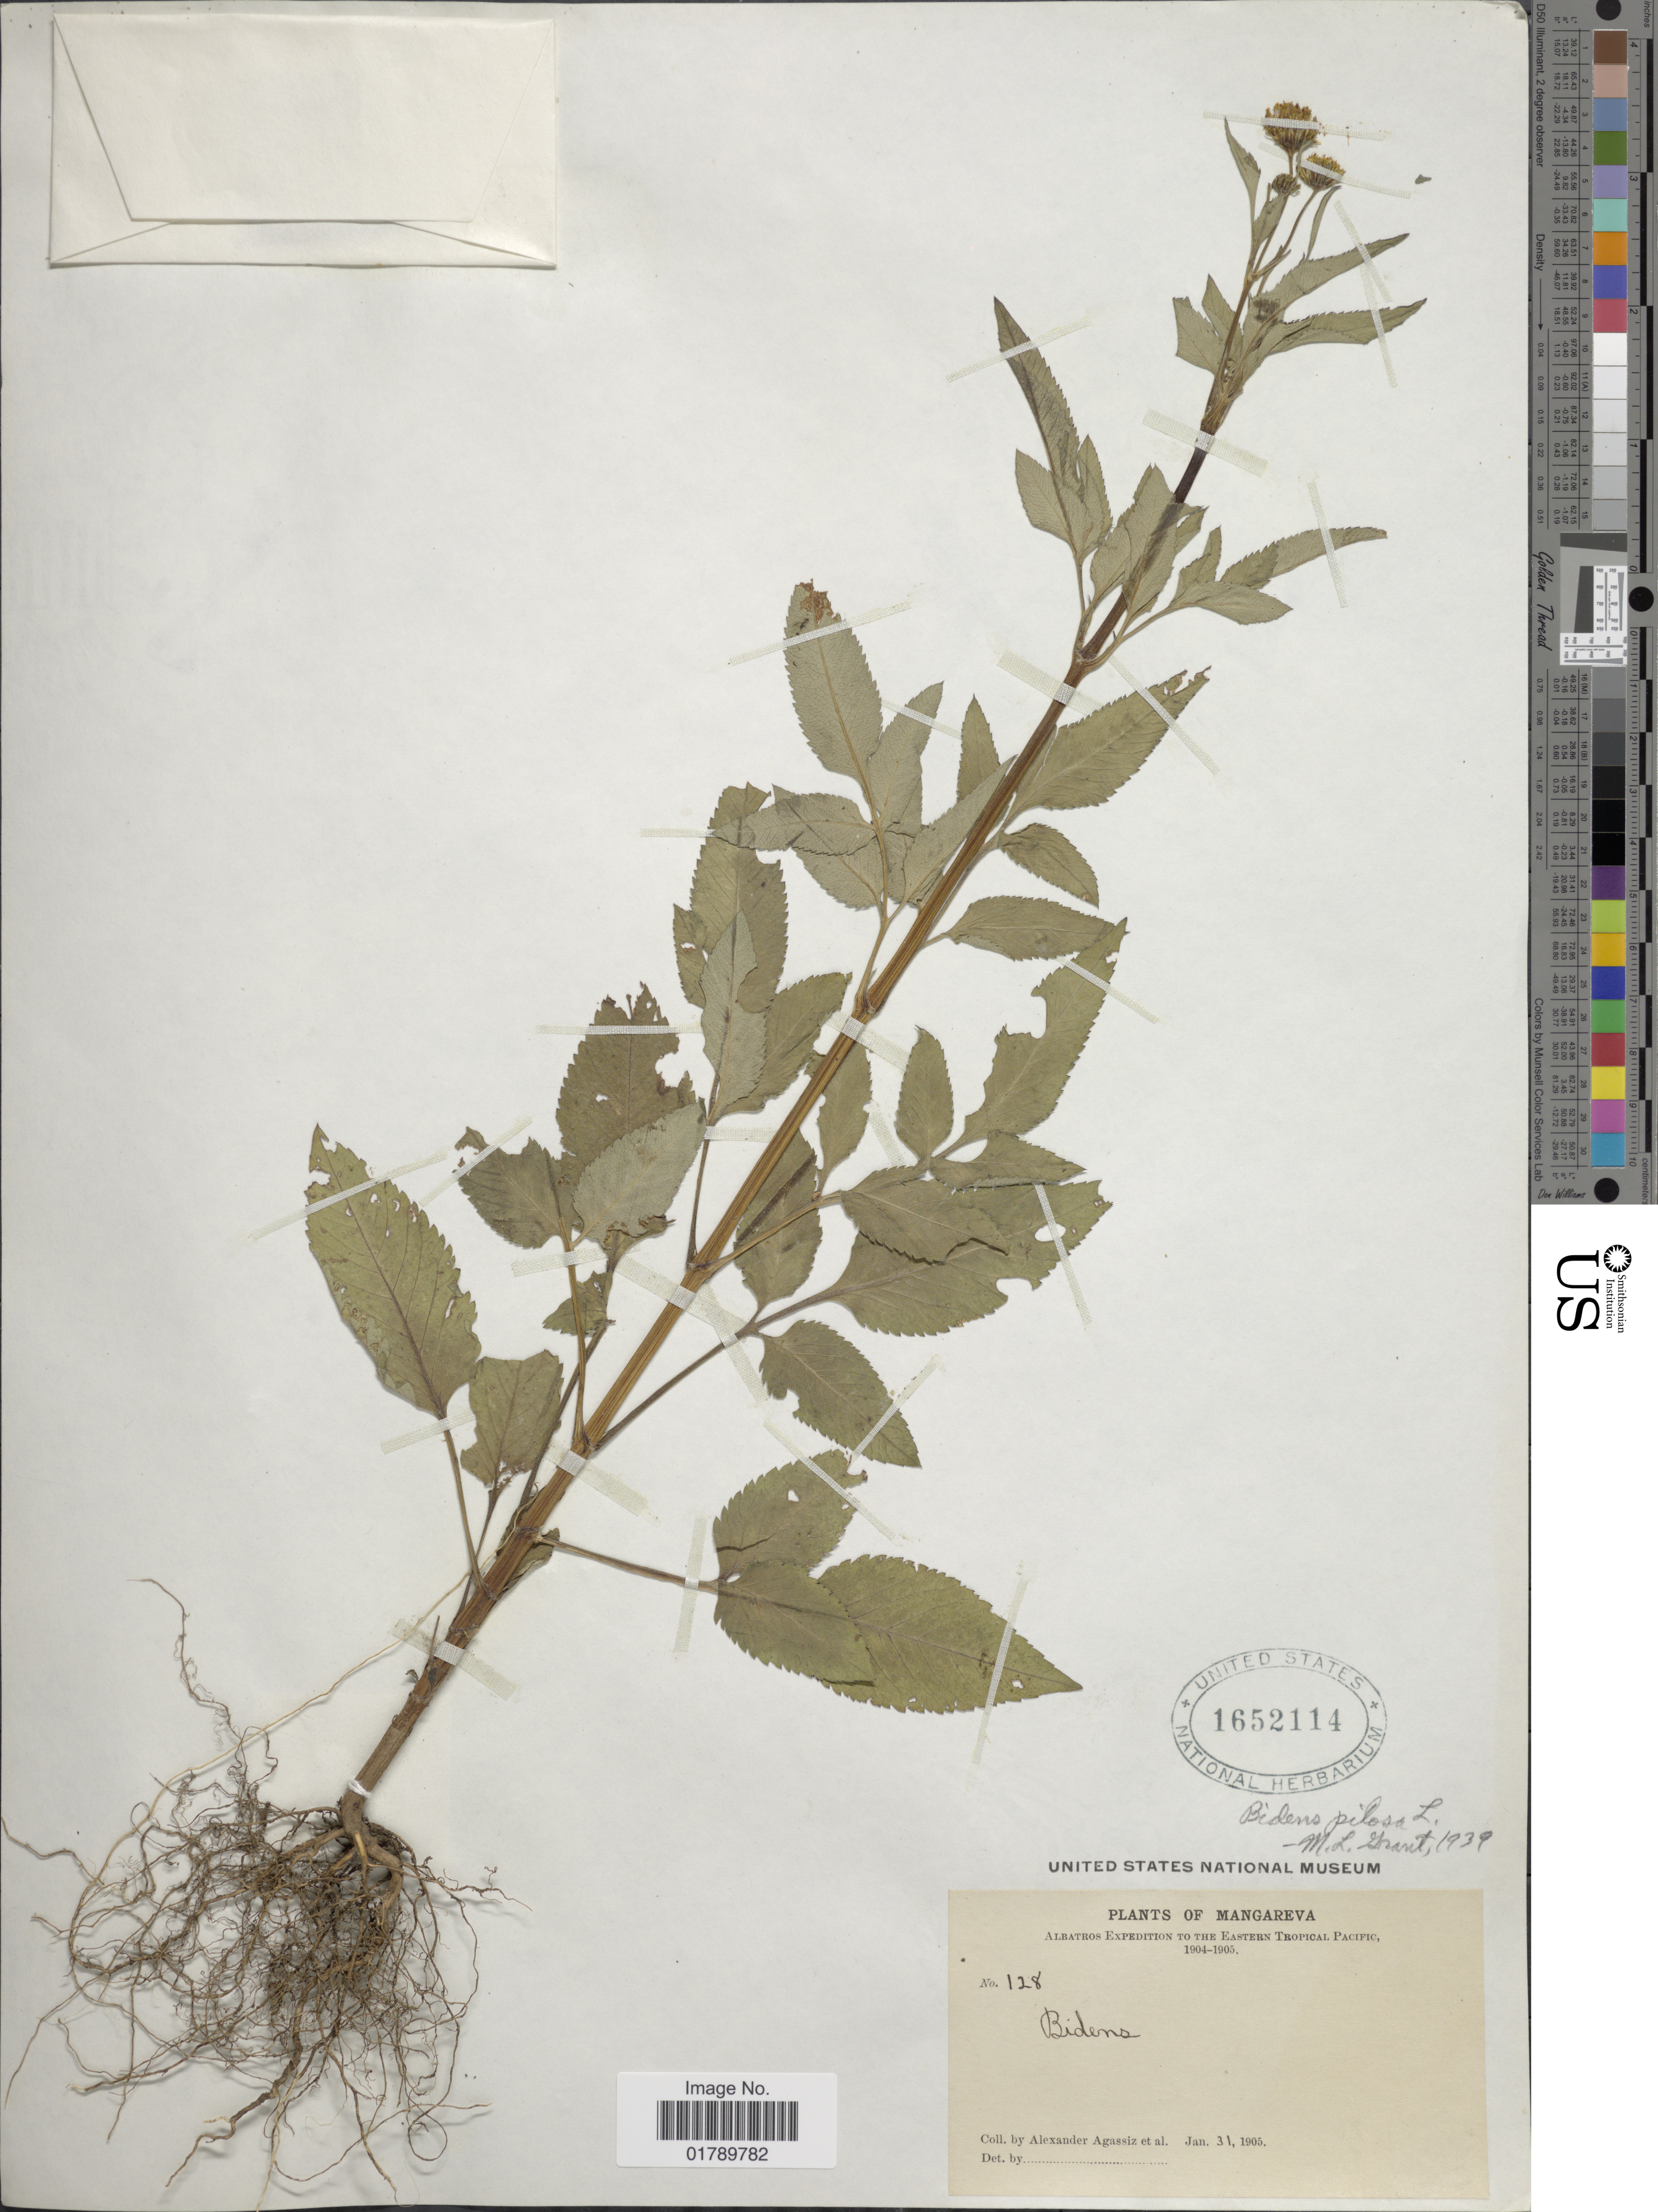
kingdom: Plantae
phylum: Tracheophyta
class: Magnoliopsida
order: Asterales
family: Asteraceae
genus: Bidens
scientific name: Bidens pilosa var. pilosa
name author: L.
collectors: A. E. Agassiz & et al.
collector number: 128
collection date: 1905-01-31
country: French Polynesia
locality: Mangareva.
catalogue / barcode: US 1652114